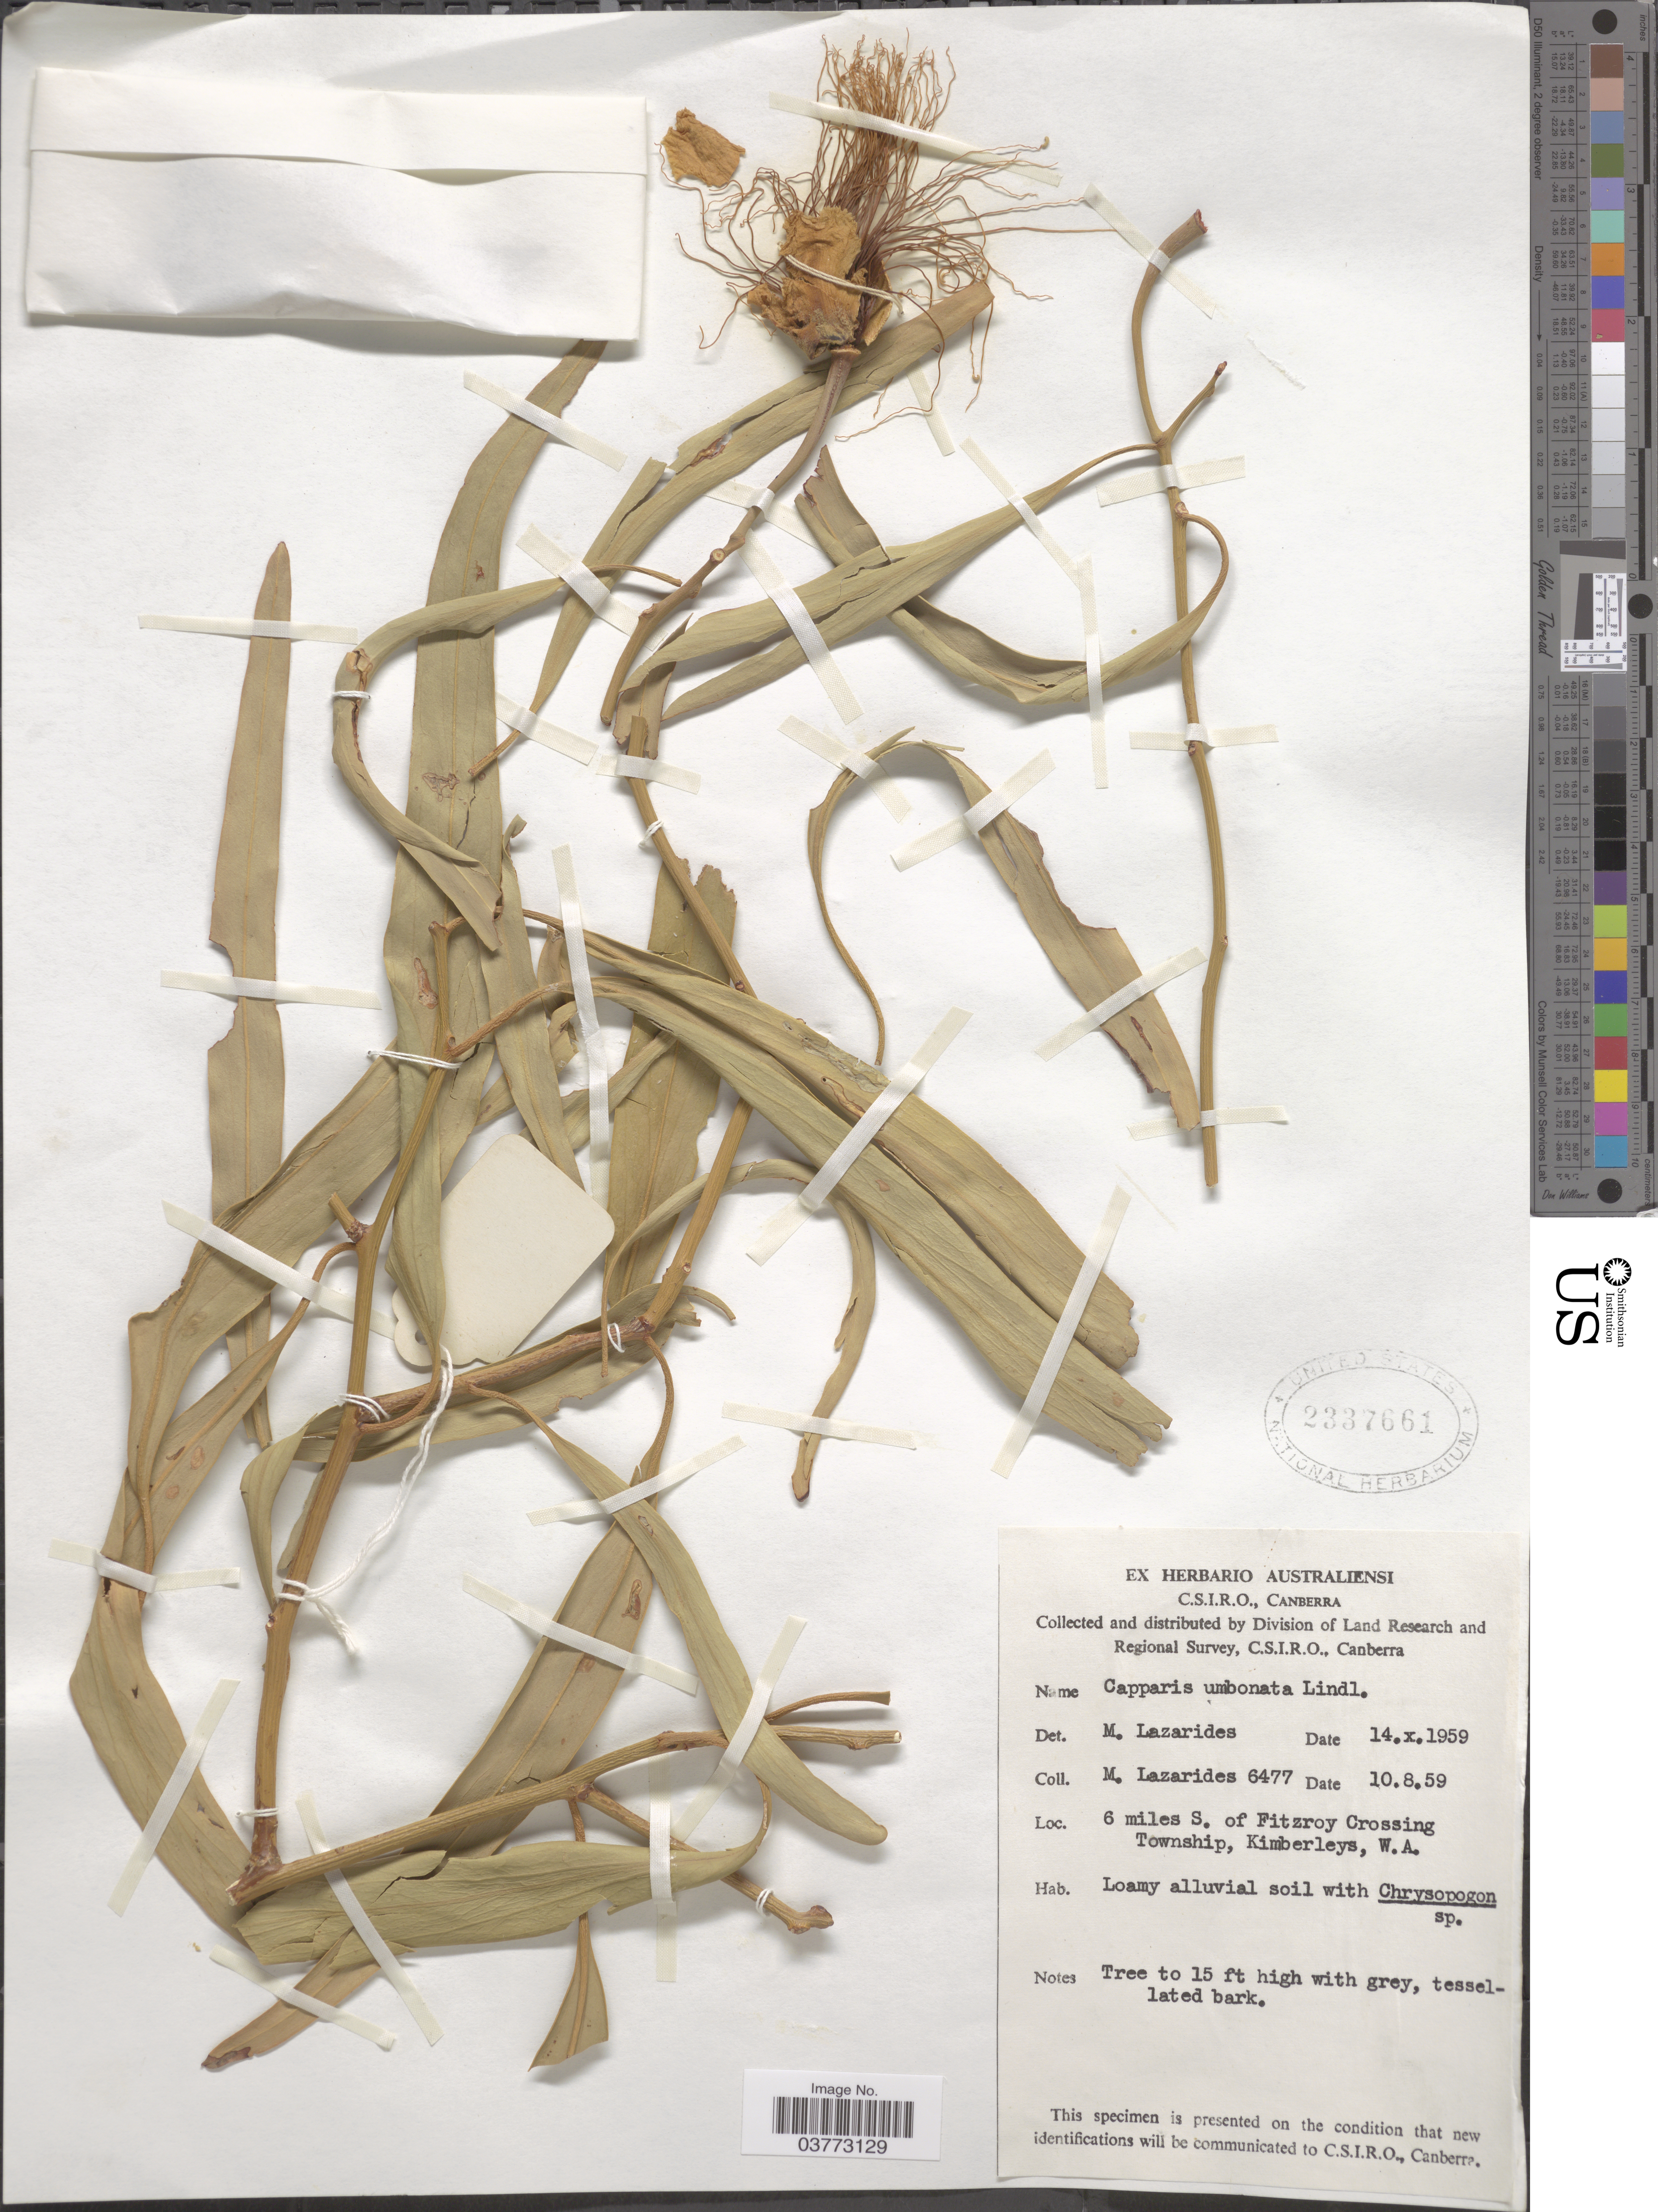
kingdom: Plantae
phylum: Tracheophyta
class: Magnoliopsida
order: Brassicales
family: Capparaceae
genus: Capparis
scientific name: Capparis umbonata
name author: Lindl.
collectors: M. Lazarides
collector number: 6477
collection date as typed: Transcribed d/m/y: 10/8/59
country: Australia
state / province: Western Australia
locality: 6 miles S. of Fitzroy Crossing Township, Kimberleys.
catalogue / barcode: US 2337661